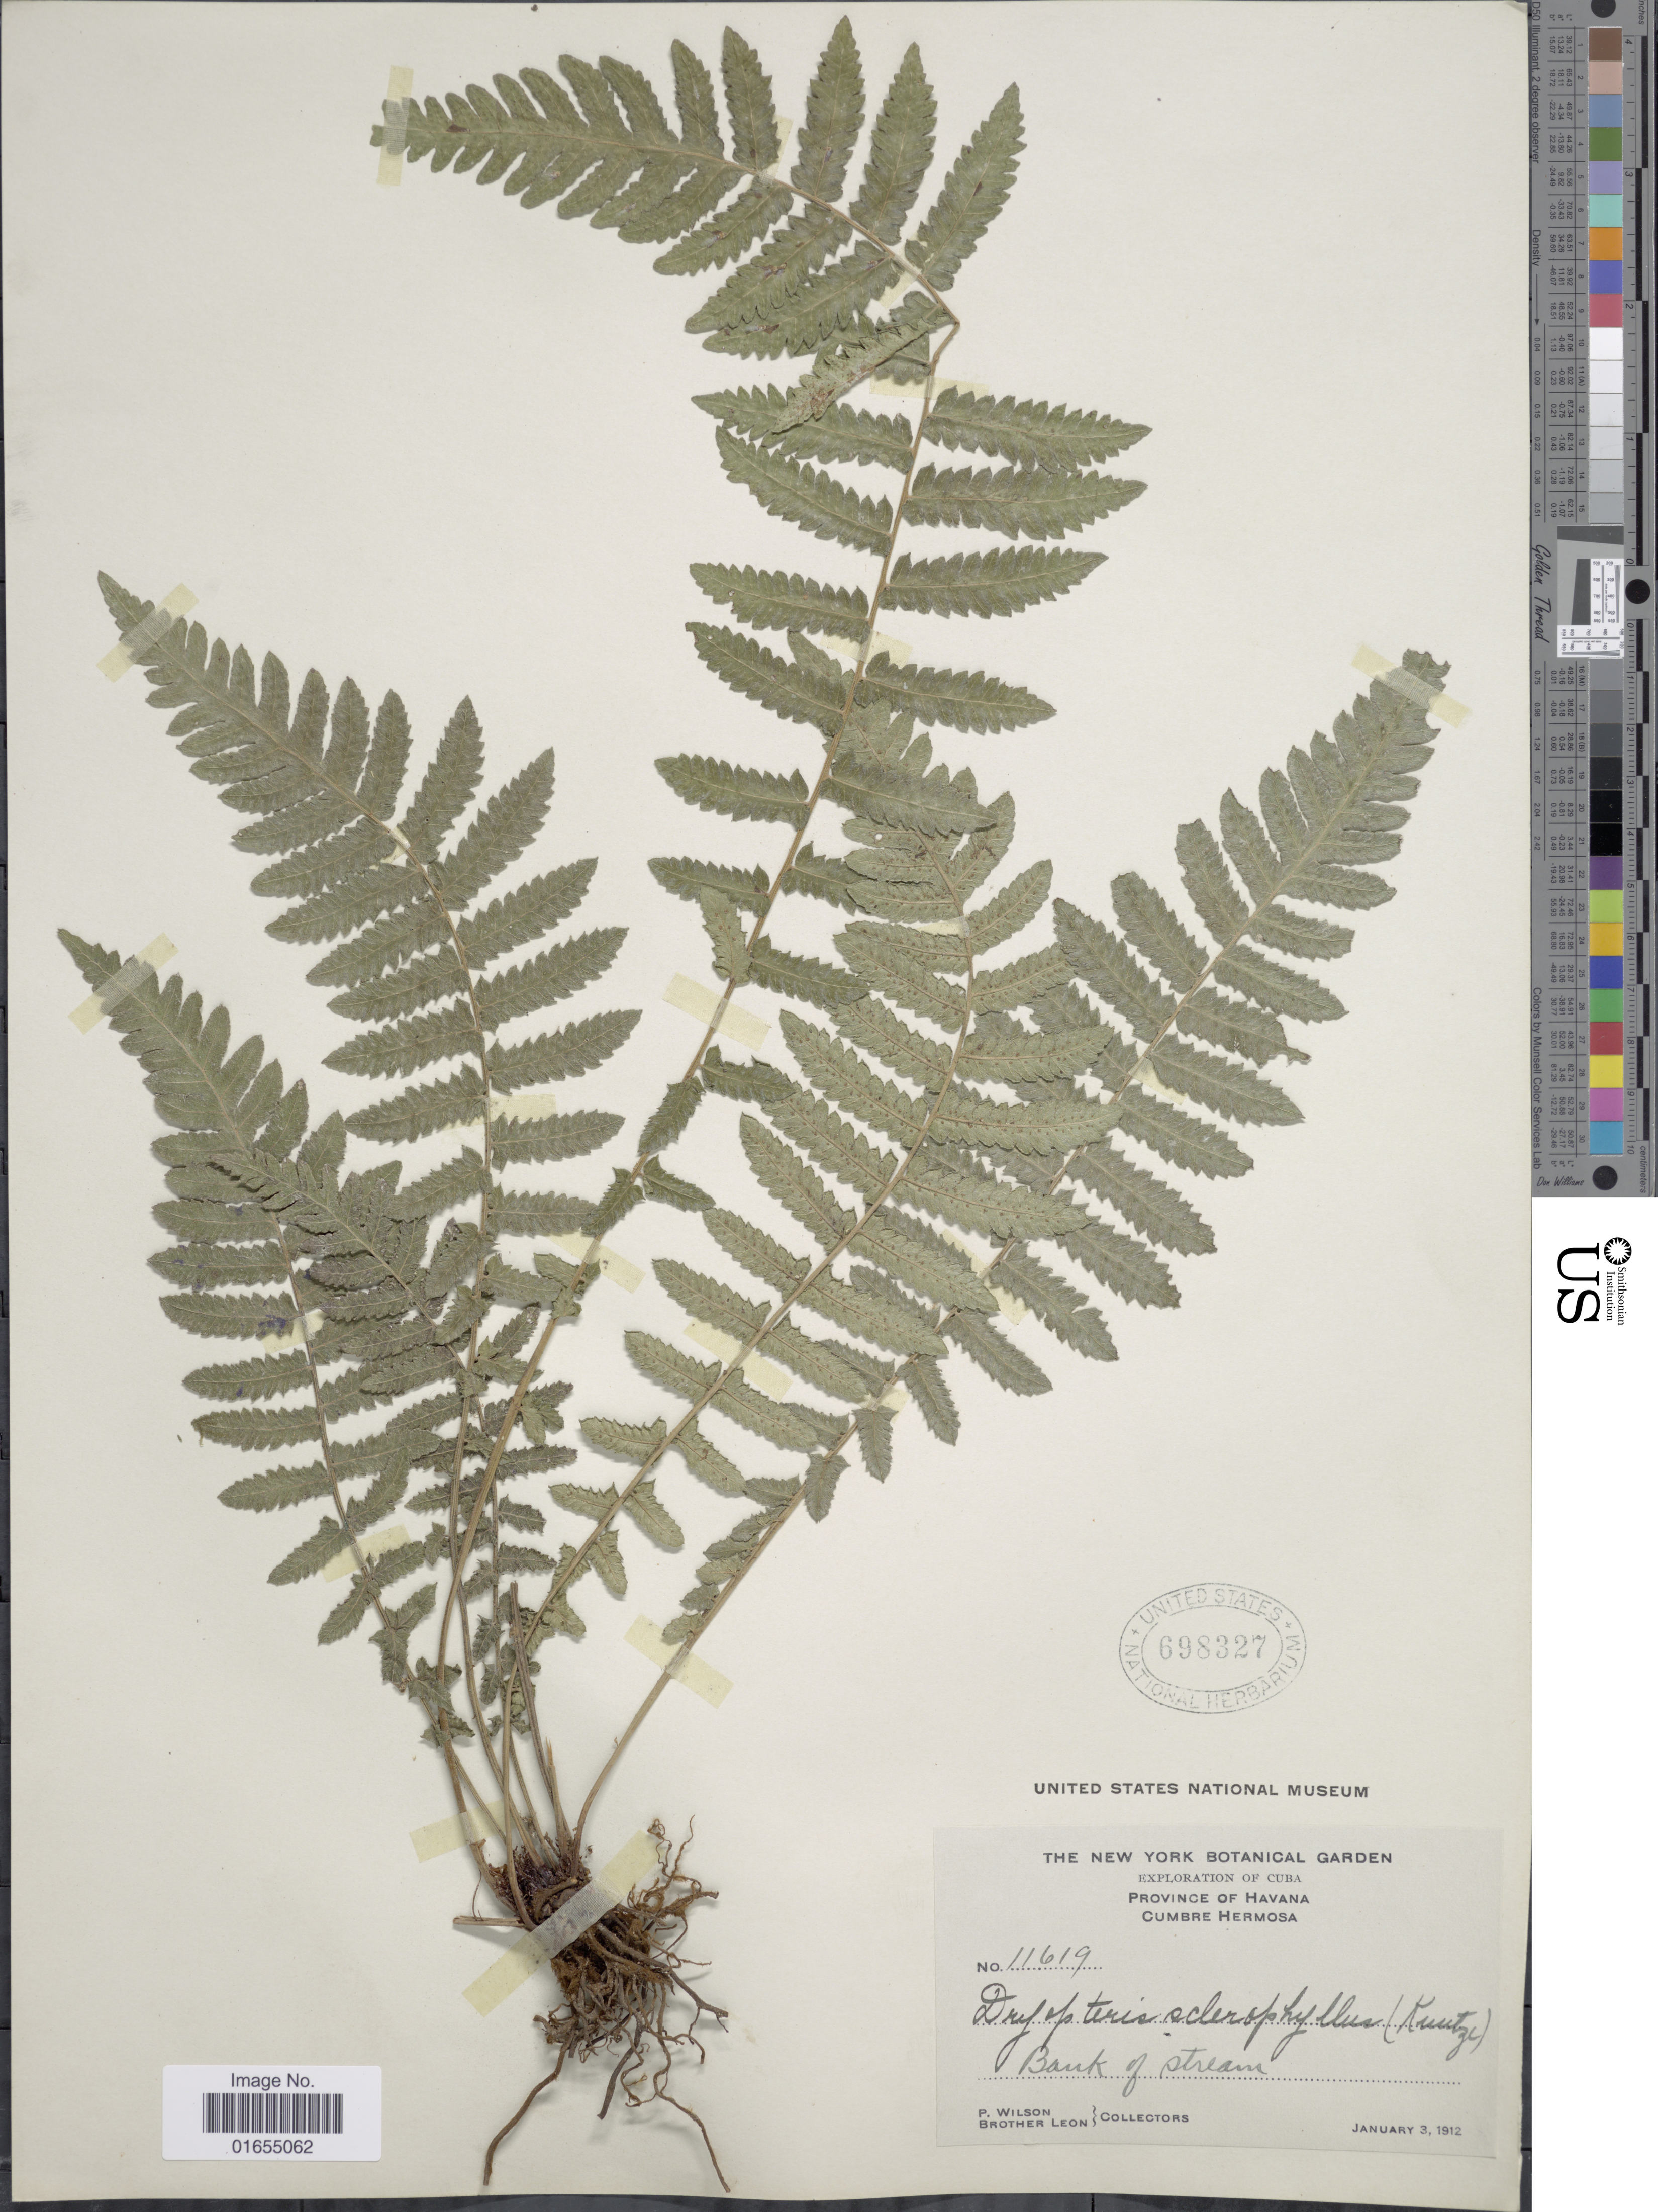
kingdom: Plantae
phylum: Tracheophyta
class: Polypodiopsida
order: Polypodiales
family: Thelypteridaceae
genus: Goniopteris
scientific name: Goniopteris sclerophylla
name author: (Poepp.) C.V. Morton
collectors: P. Wilson & Bro. León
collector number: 11619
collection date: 1912-01-03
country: Cuba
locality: Province of Havana, Cumbre Hermosa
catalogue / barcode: US 698327